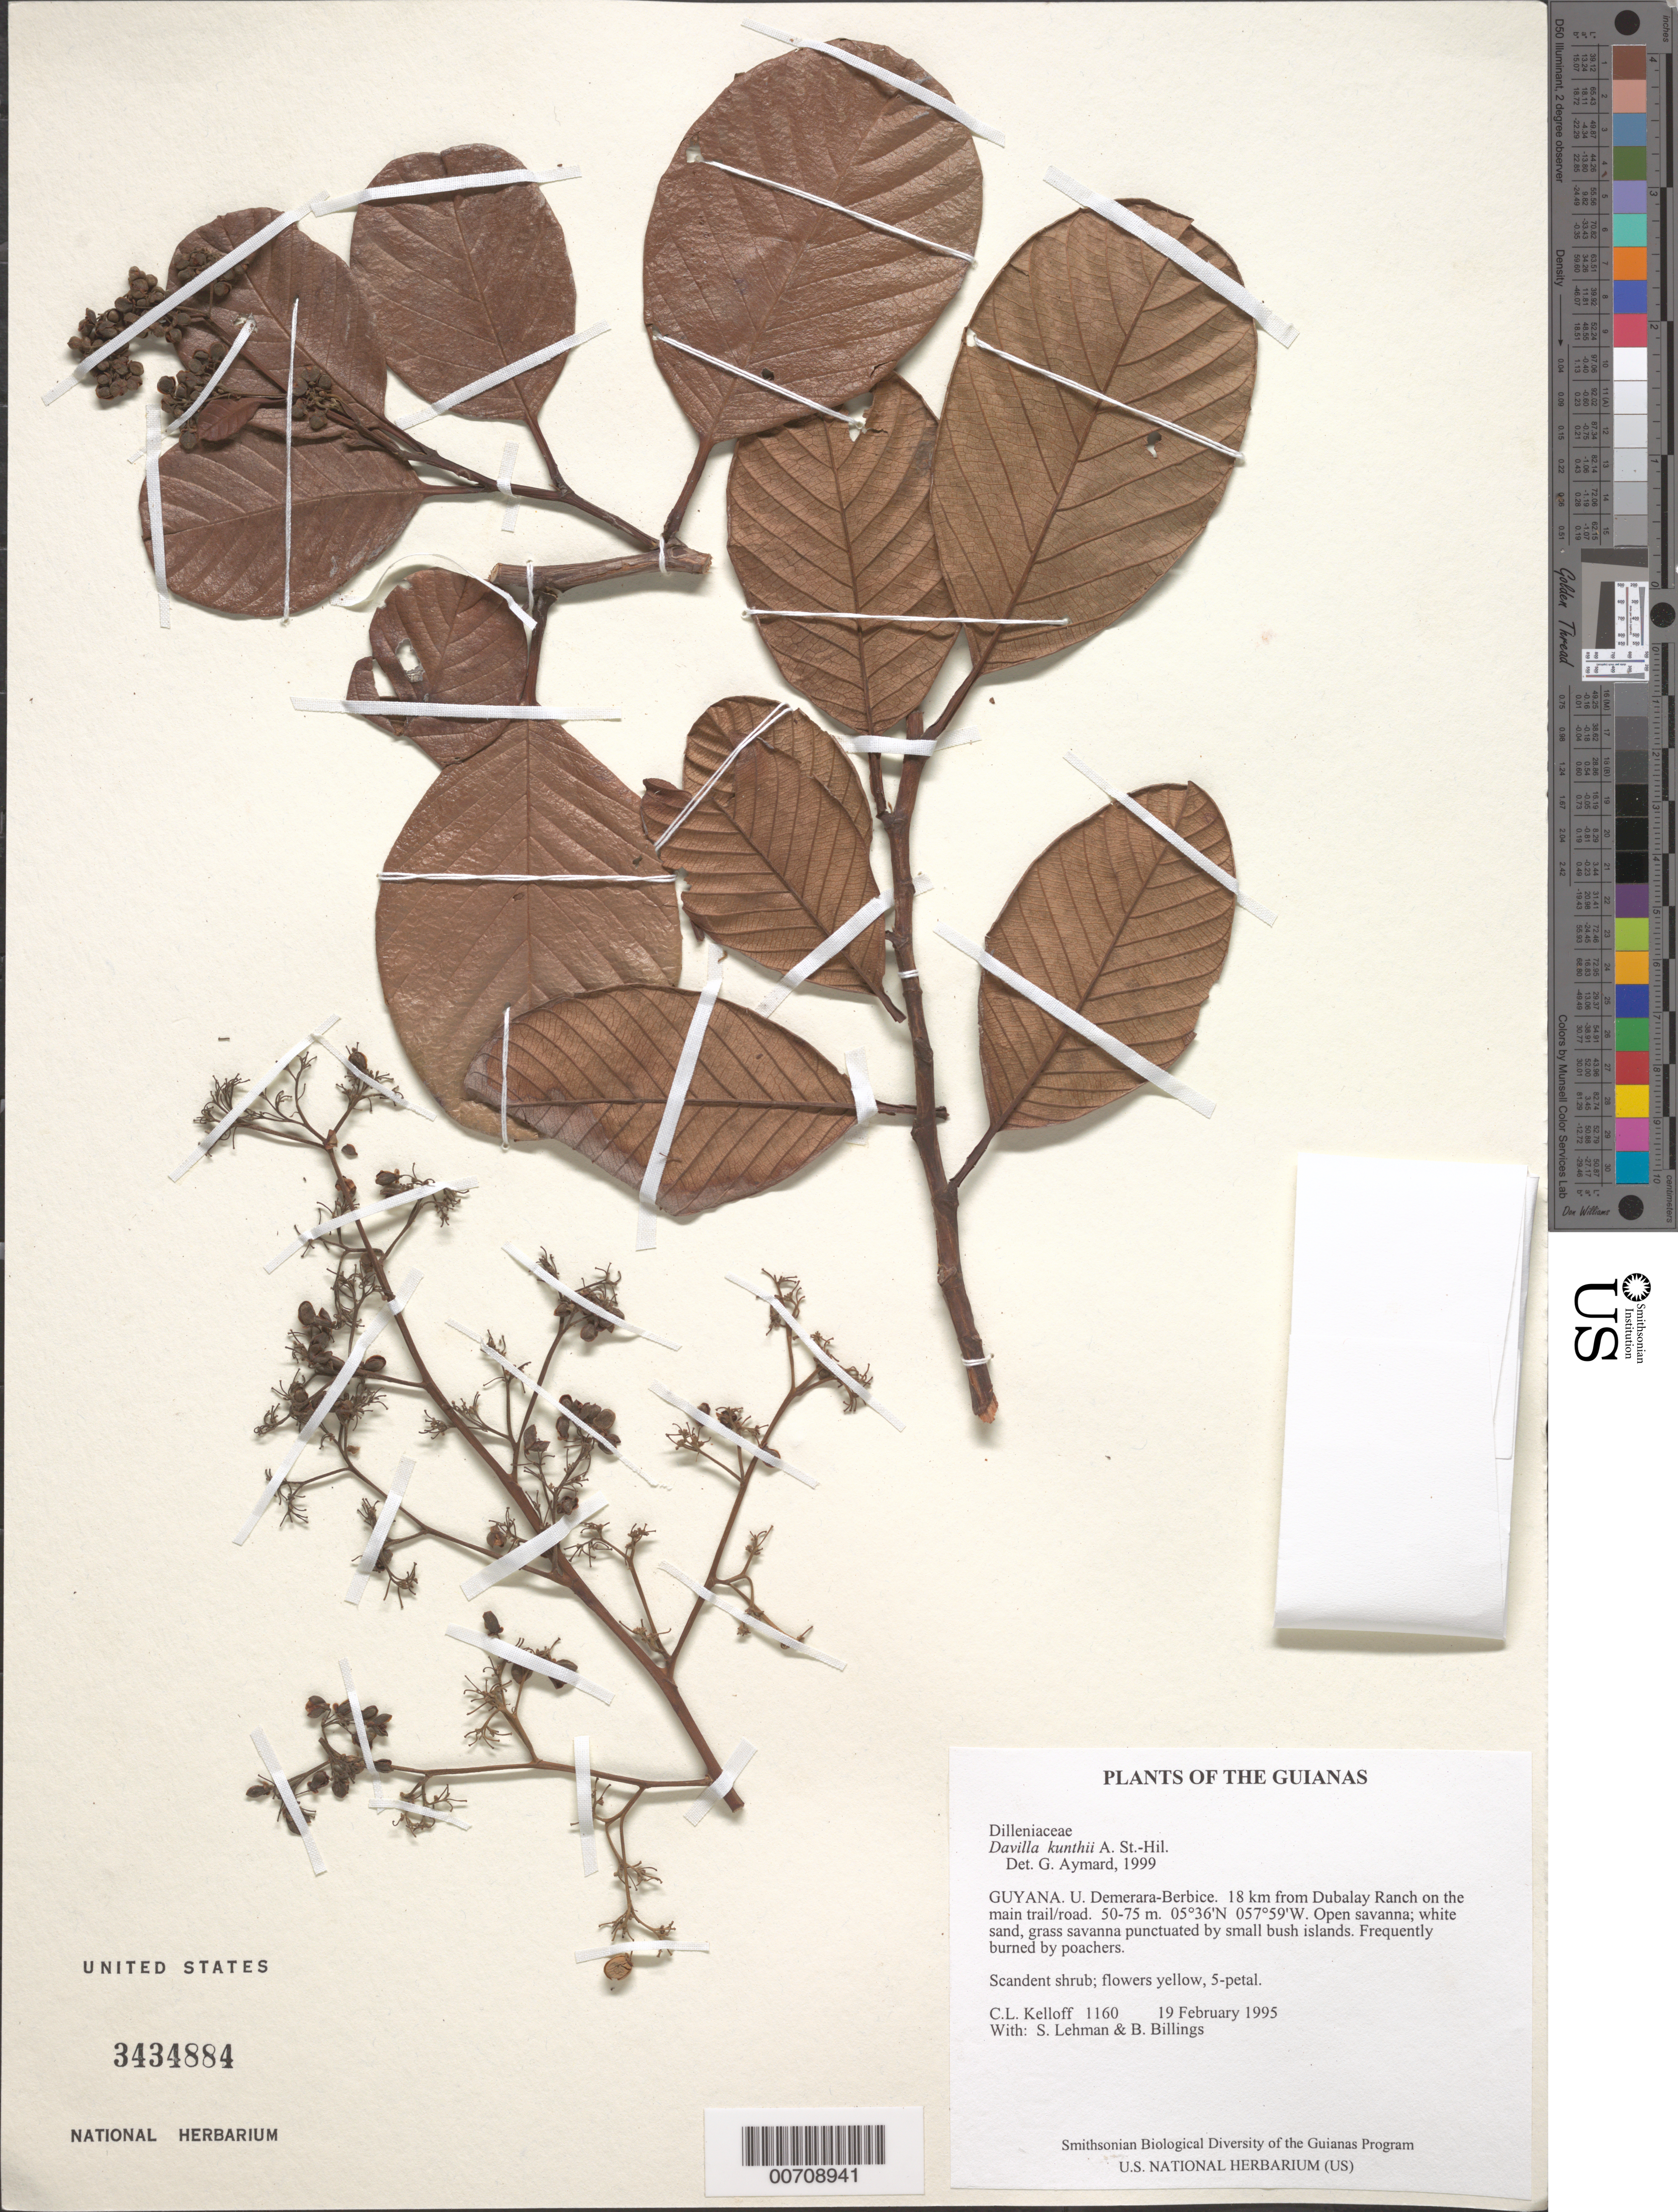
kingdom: Plantae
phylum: Tracheophyta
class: Magnoliopsida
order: Dilleniales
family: Dilleniaceae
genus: Davilla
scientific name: Davilla kunthii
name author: A. St.-Hil.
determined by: Aymard C., G. A., (PORT), Univ. Nac. Exp. de los Llanos Ezequiel Zamora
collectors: C. L. Kelloff, S. Lehman & B. Billings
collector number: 1160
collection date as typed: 19 February 1995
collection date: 1995-02-19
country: Guyana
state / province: U. Demerara-Berbice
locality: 18 km from Dubalay Ranch on the main trail/road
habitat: Open savanna; white sand, grass savanna punctuated by small bush islands. Frequently burned by poachers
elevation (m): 50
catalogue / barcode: US 3434884